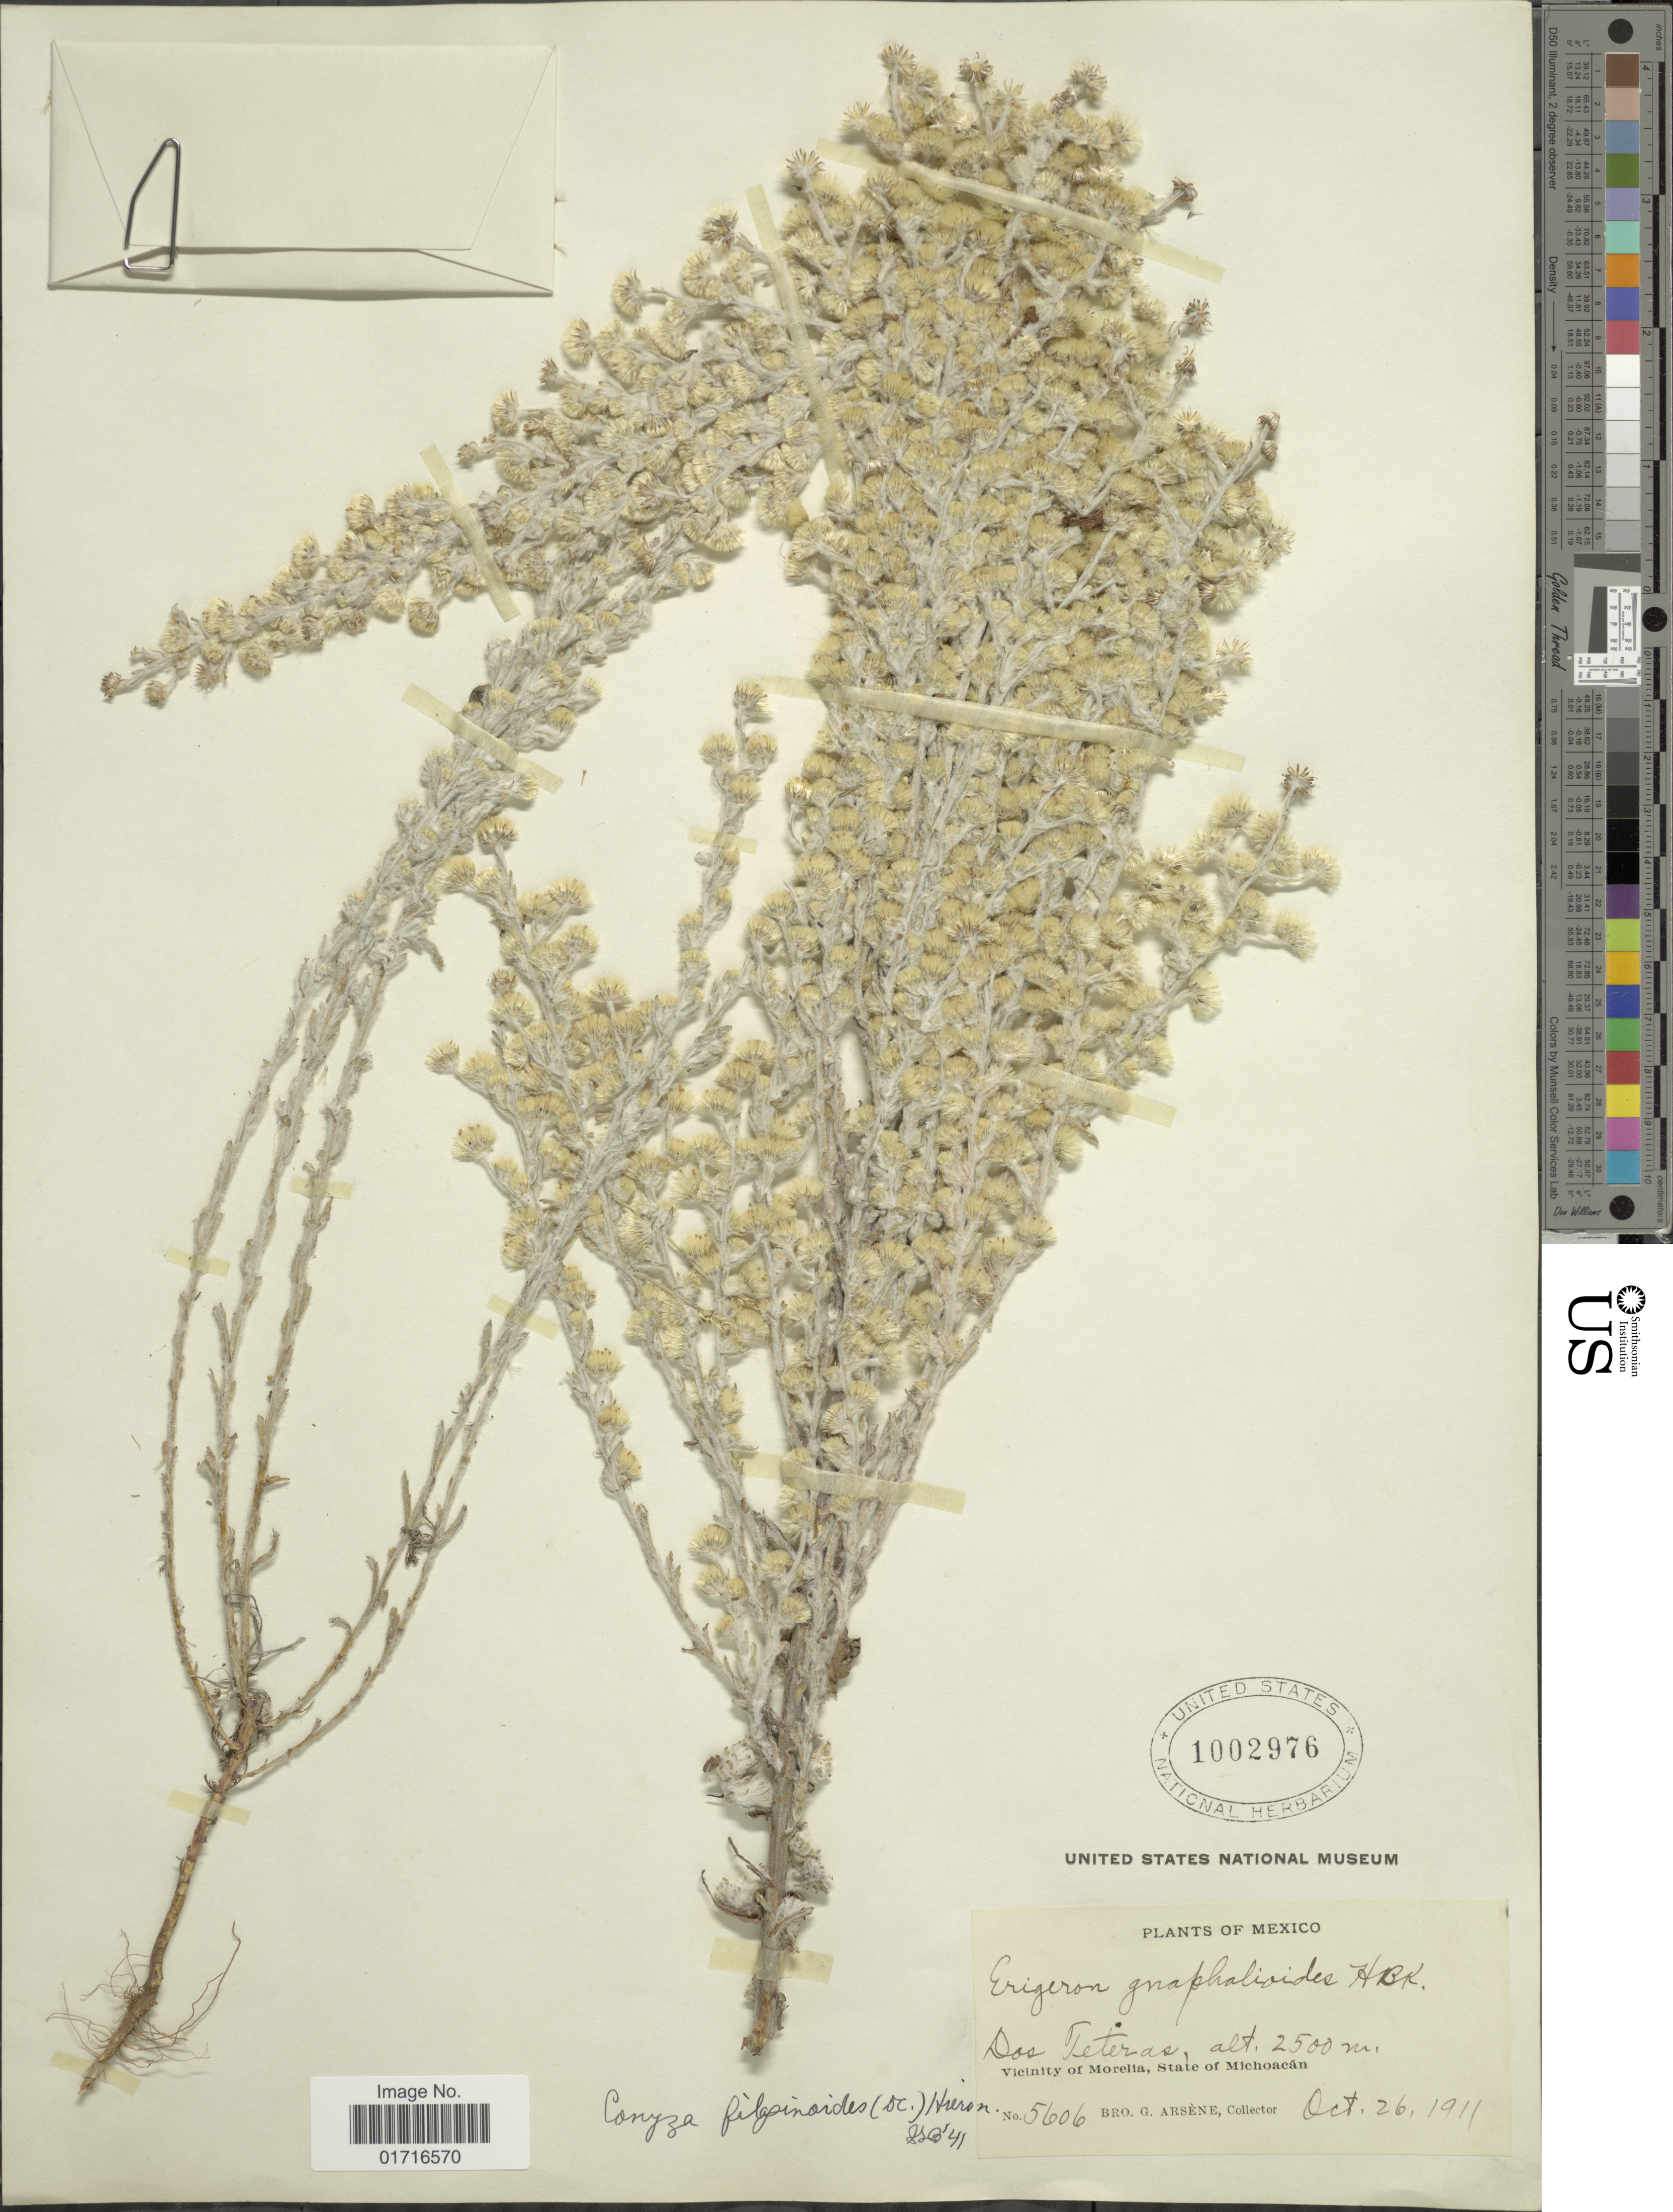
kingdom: Plantae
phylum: Tracheophyta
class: Magnoliopsida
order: Asterales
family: Asteraceae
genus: Conyza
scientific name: Conyza filaginoides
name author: (DC.) Hieron.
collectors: Bro. G. Arsène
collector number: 5606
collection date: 1911-10-26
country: Mexico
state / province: Michoacán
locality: Dos Teteras, Vicinity of Morelia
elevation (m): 2500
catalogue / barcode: US 1002976